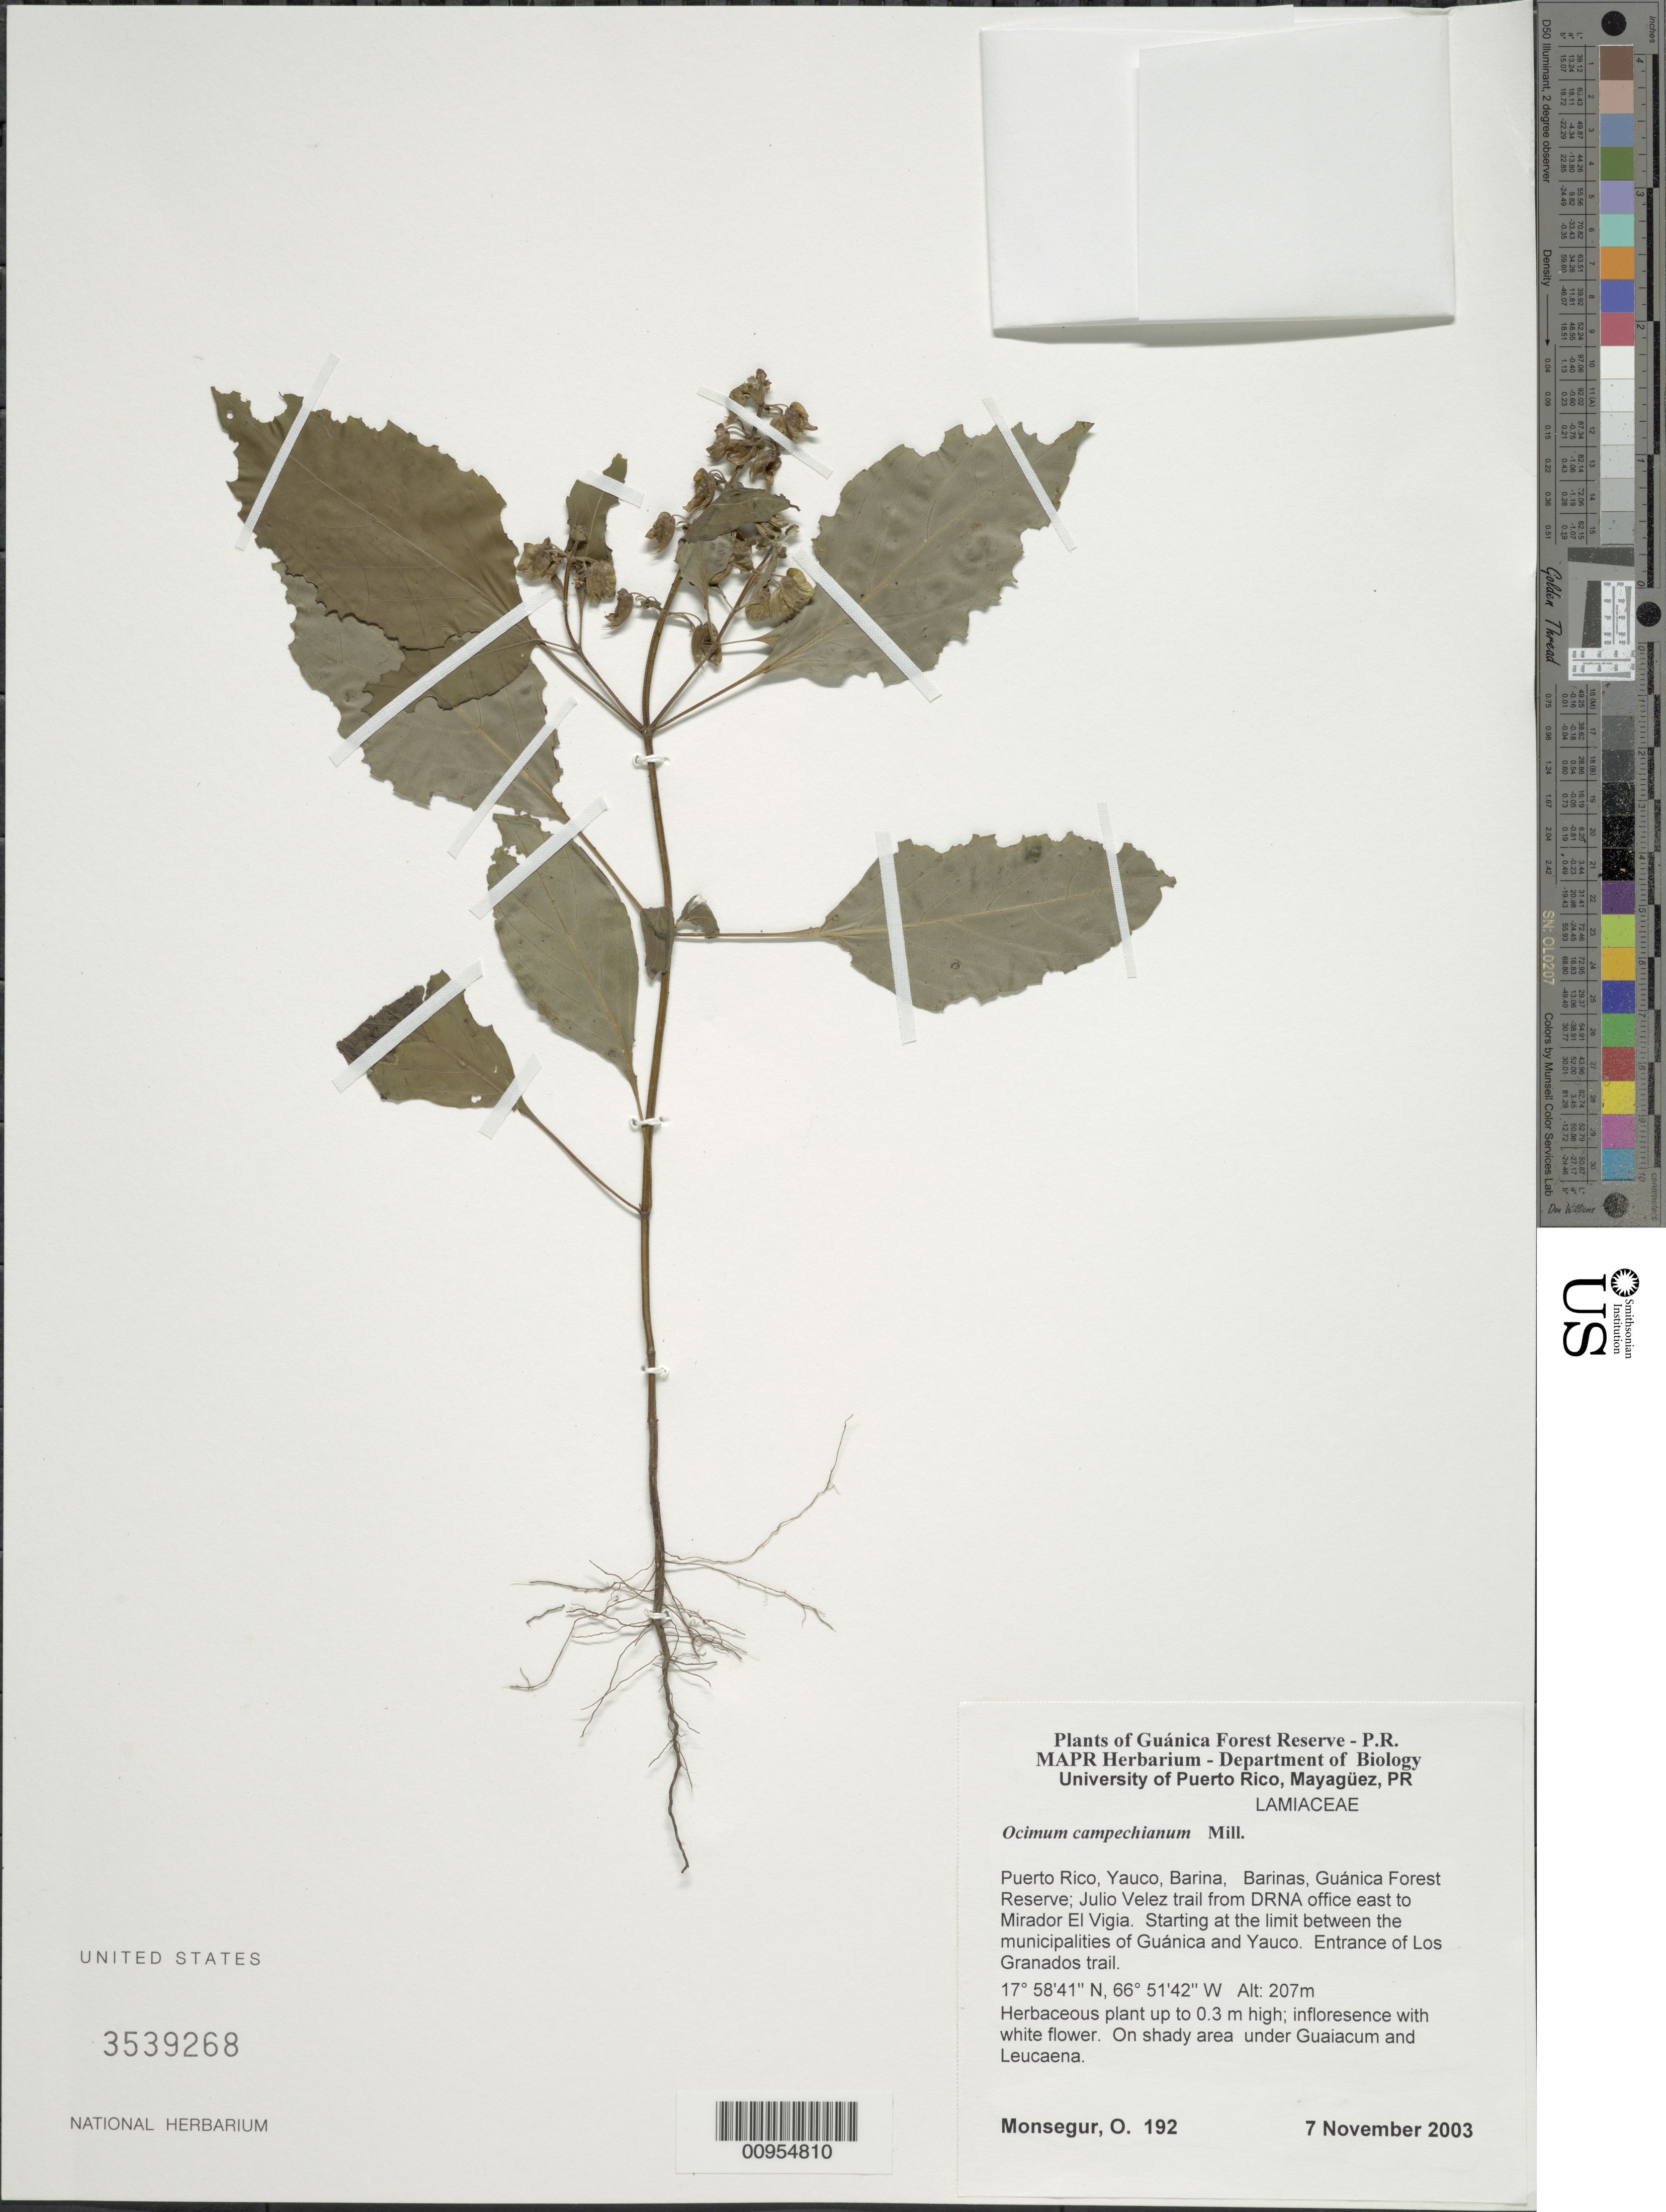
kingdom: Plantae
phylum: Tracheophyta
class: Magnoliopsida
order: Lamiales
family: Lamiaceae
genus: Ocimum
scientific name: Ocimum campechianum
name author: Mill.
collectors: O. Monsegur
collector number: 192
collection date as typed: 07 Nov 2003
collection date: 2003-11-07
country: Puerto Rico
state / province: Yauco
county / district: Barina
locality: Guánica Forest Reserve; Barinas, Julio Vélez trail from DRNA office east to Mirador El Vigia. Starting at the limit between the municipalities of Guánica and Yauco.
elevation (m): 207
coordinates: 17.58406, 66.51416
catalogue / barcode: US 3539268